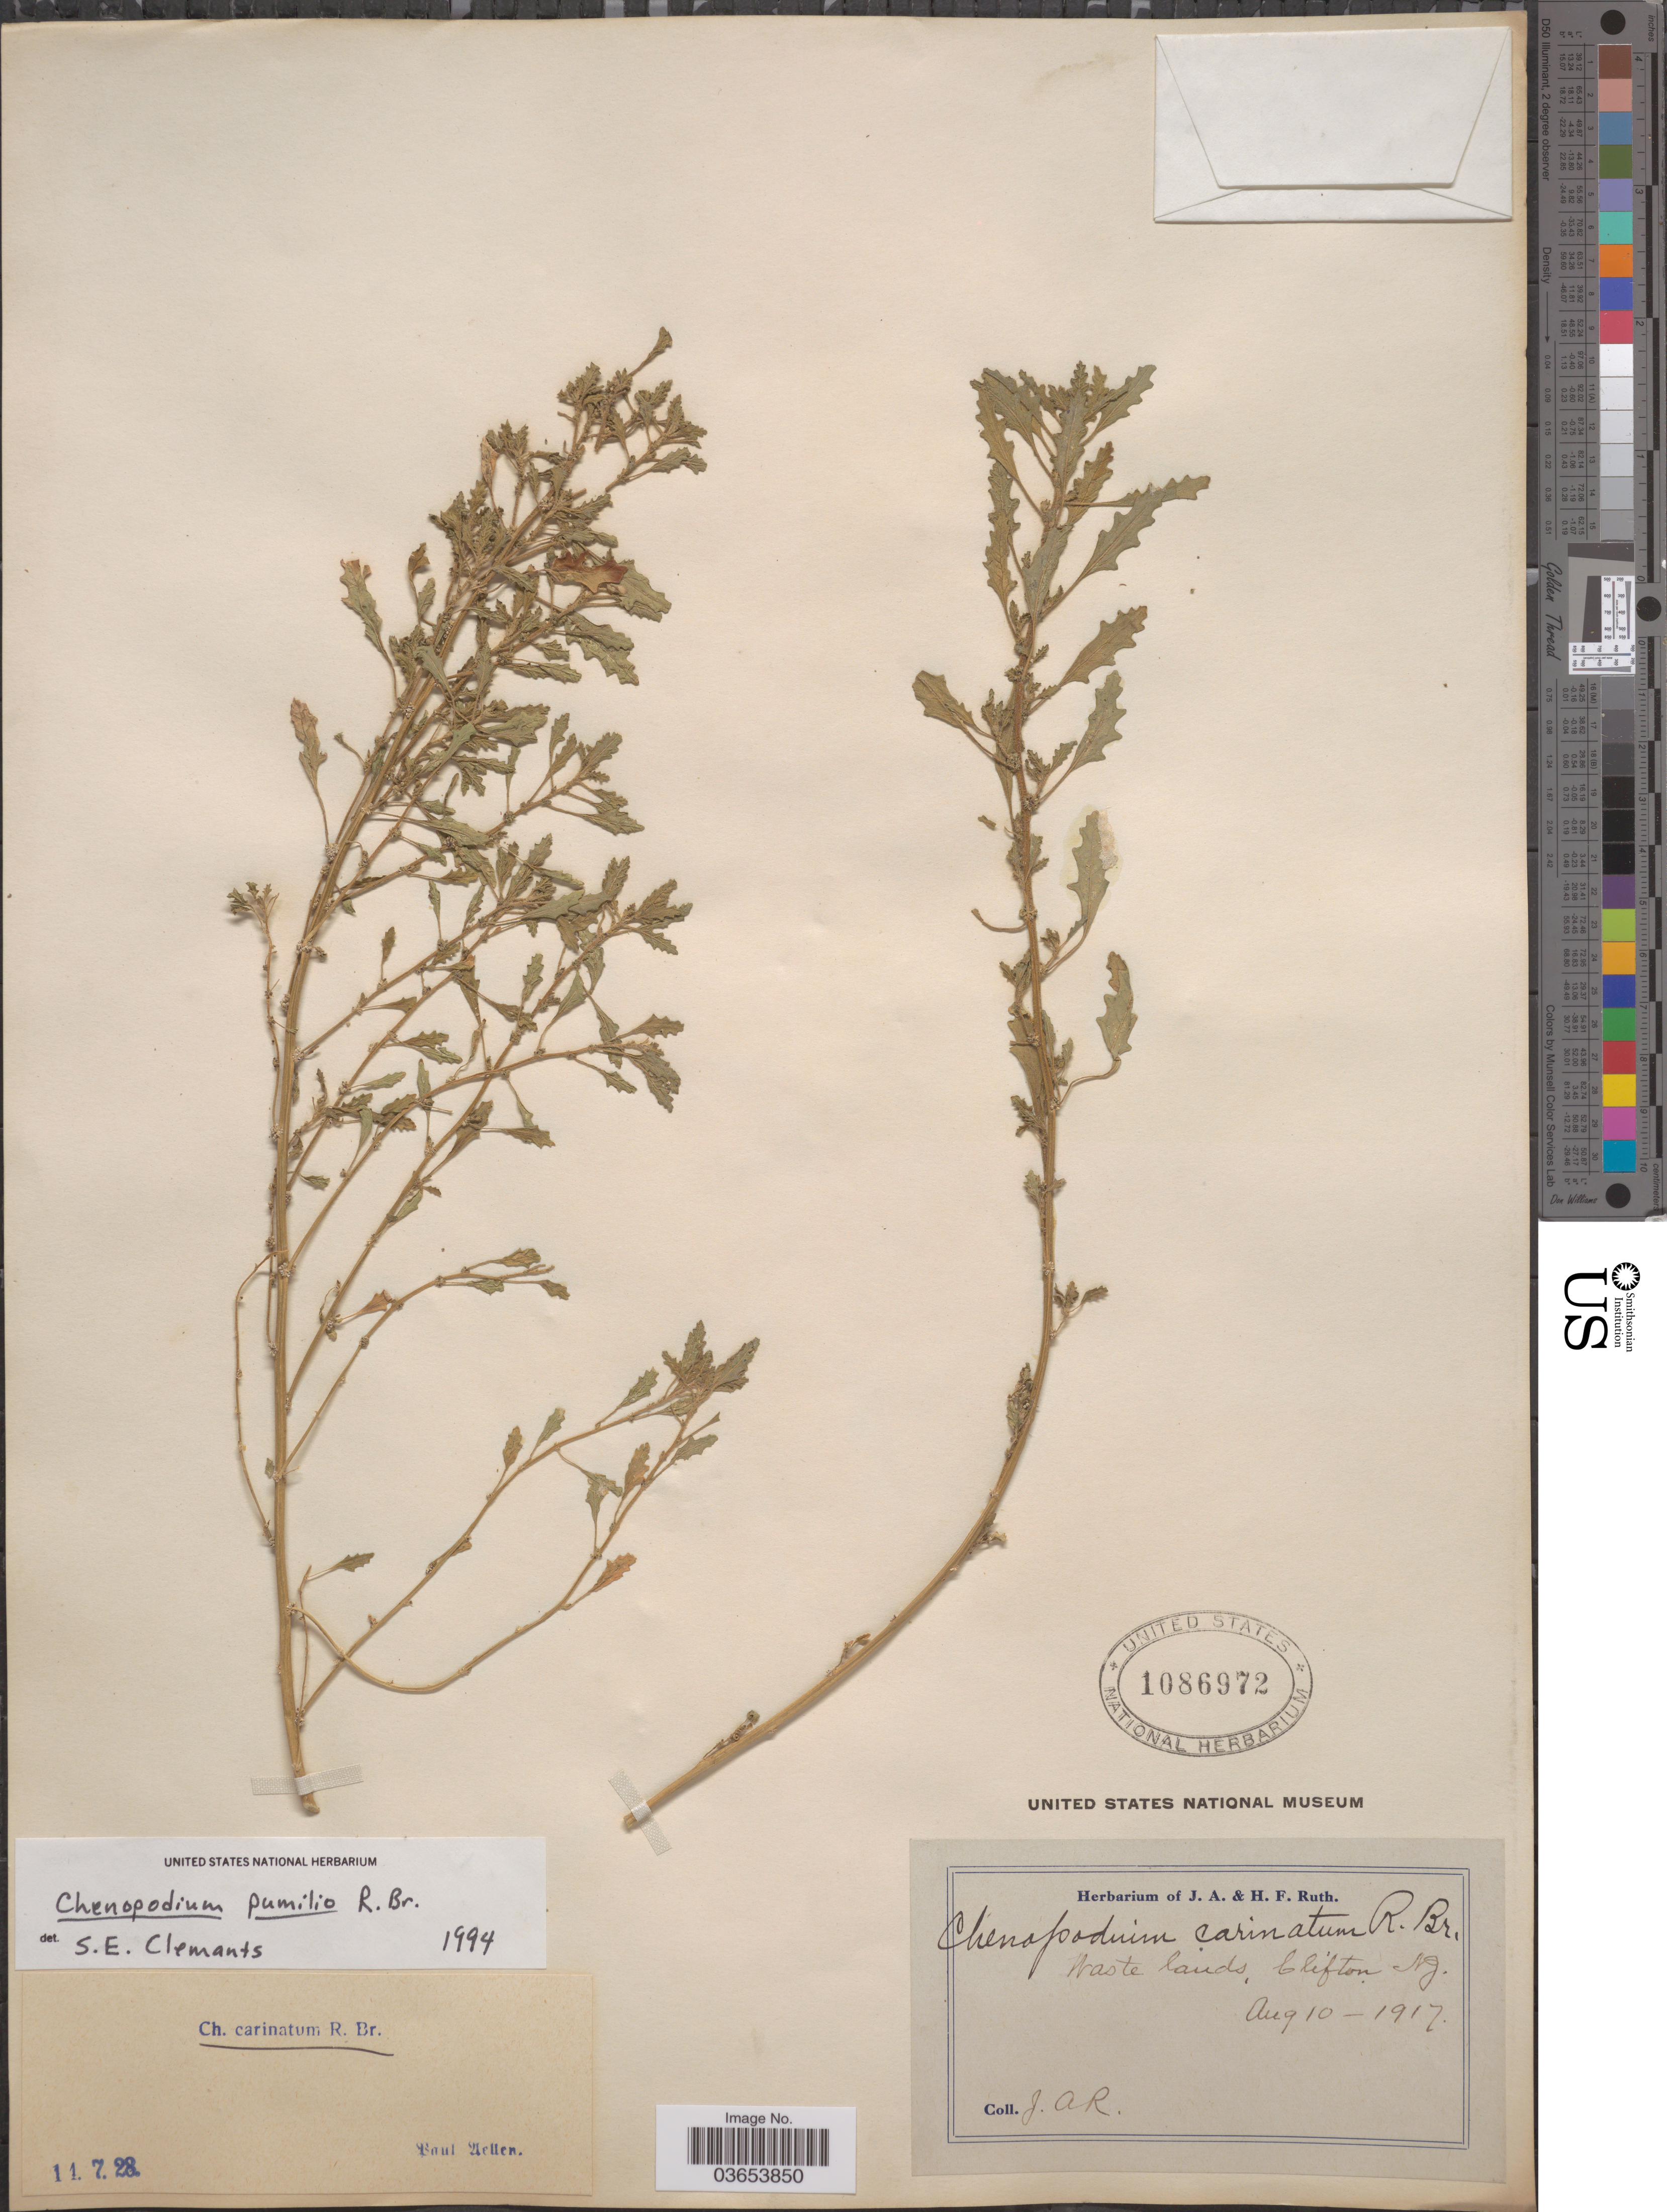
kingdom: Plantae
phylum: Tracheophyta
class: Magnoliopsida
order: Caryophyllales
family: Amaranthaceae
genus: Chenopodium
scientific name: Chenopodium pumilio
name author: R. Br.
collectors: J. Ruth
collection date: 1917-08-10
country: United States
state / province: New Jersey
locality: Waste lands, Clifton.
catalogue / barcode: US 1086972